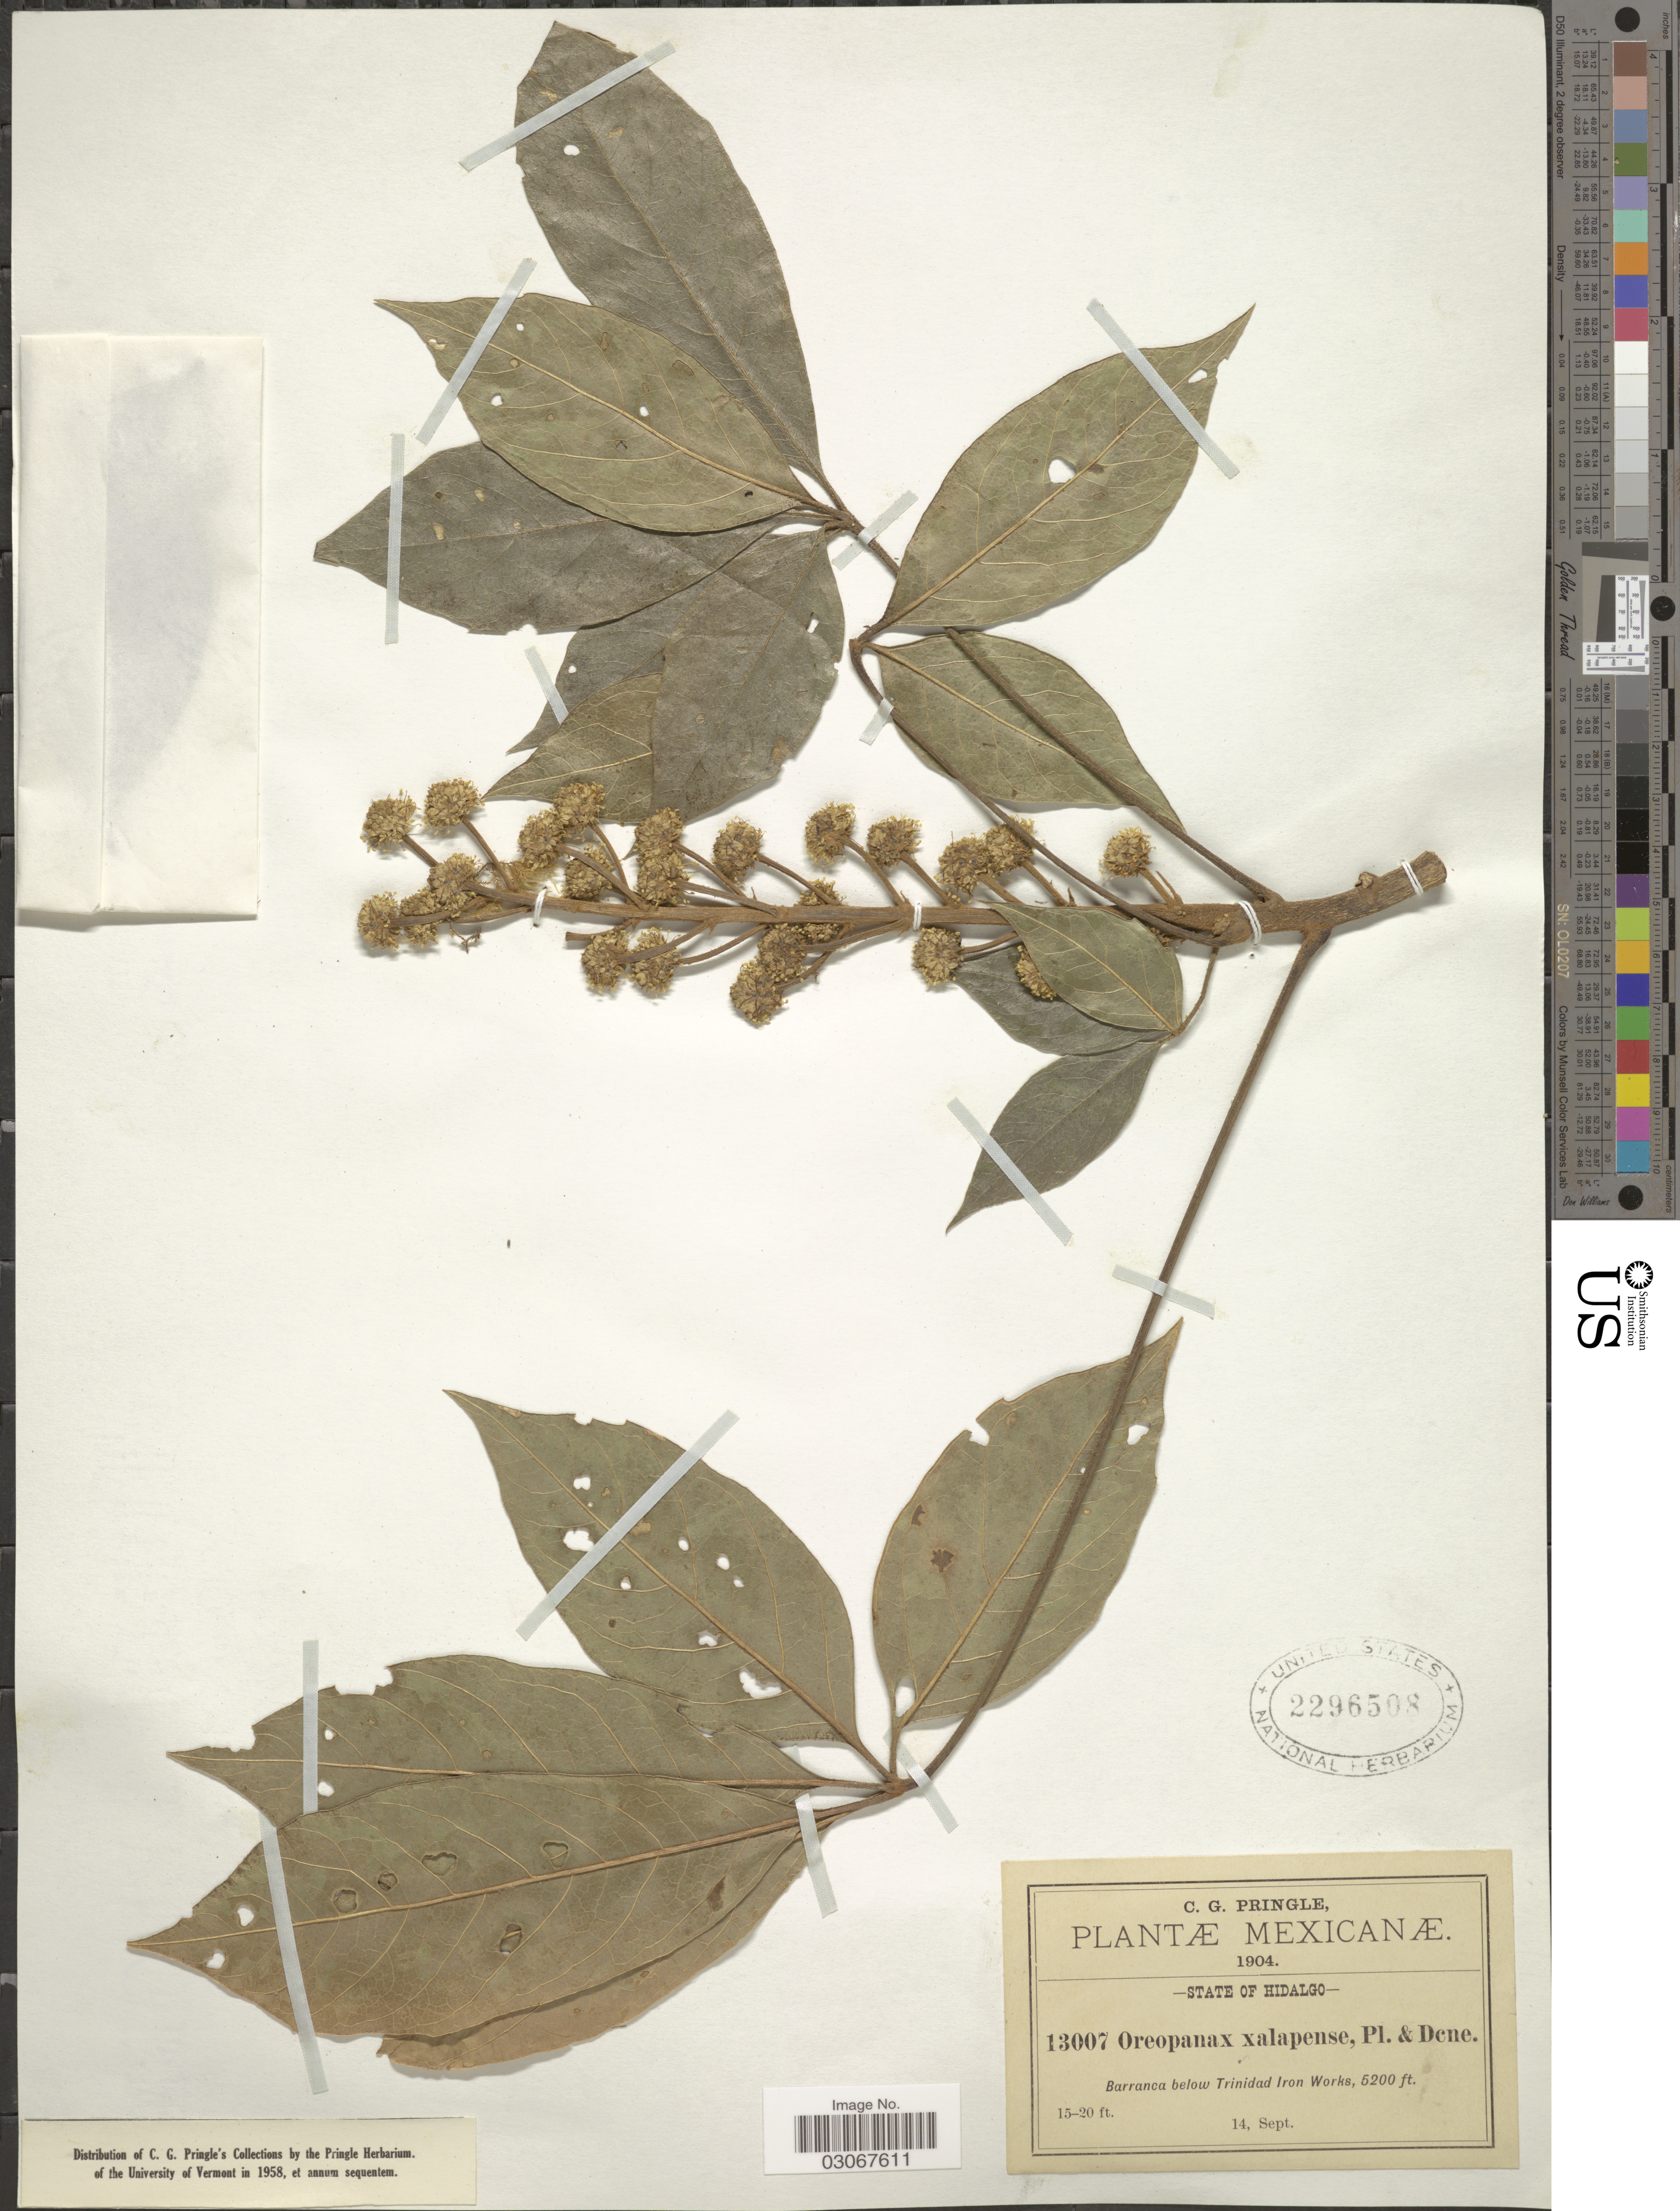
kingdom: Plantae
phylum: Tracheophyta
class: Magnoliopsida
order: Apiales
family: Araliaceae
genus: Oreopanax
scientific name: Oreopanax xalapensis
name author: (Kunth) Decne. & Planch.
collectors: C. G. Pringle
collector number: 13007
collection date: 1904-09-14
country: Mexico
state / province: Hidalgo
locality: Barranco below Trinidad Iron Works.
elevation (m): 1585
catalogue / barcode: US 2296508